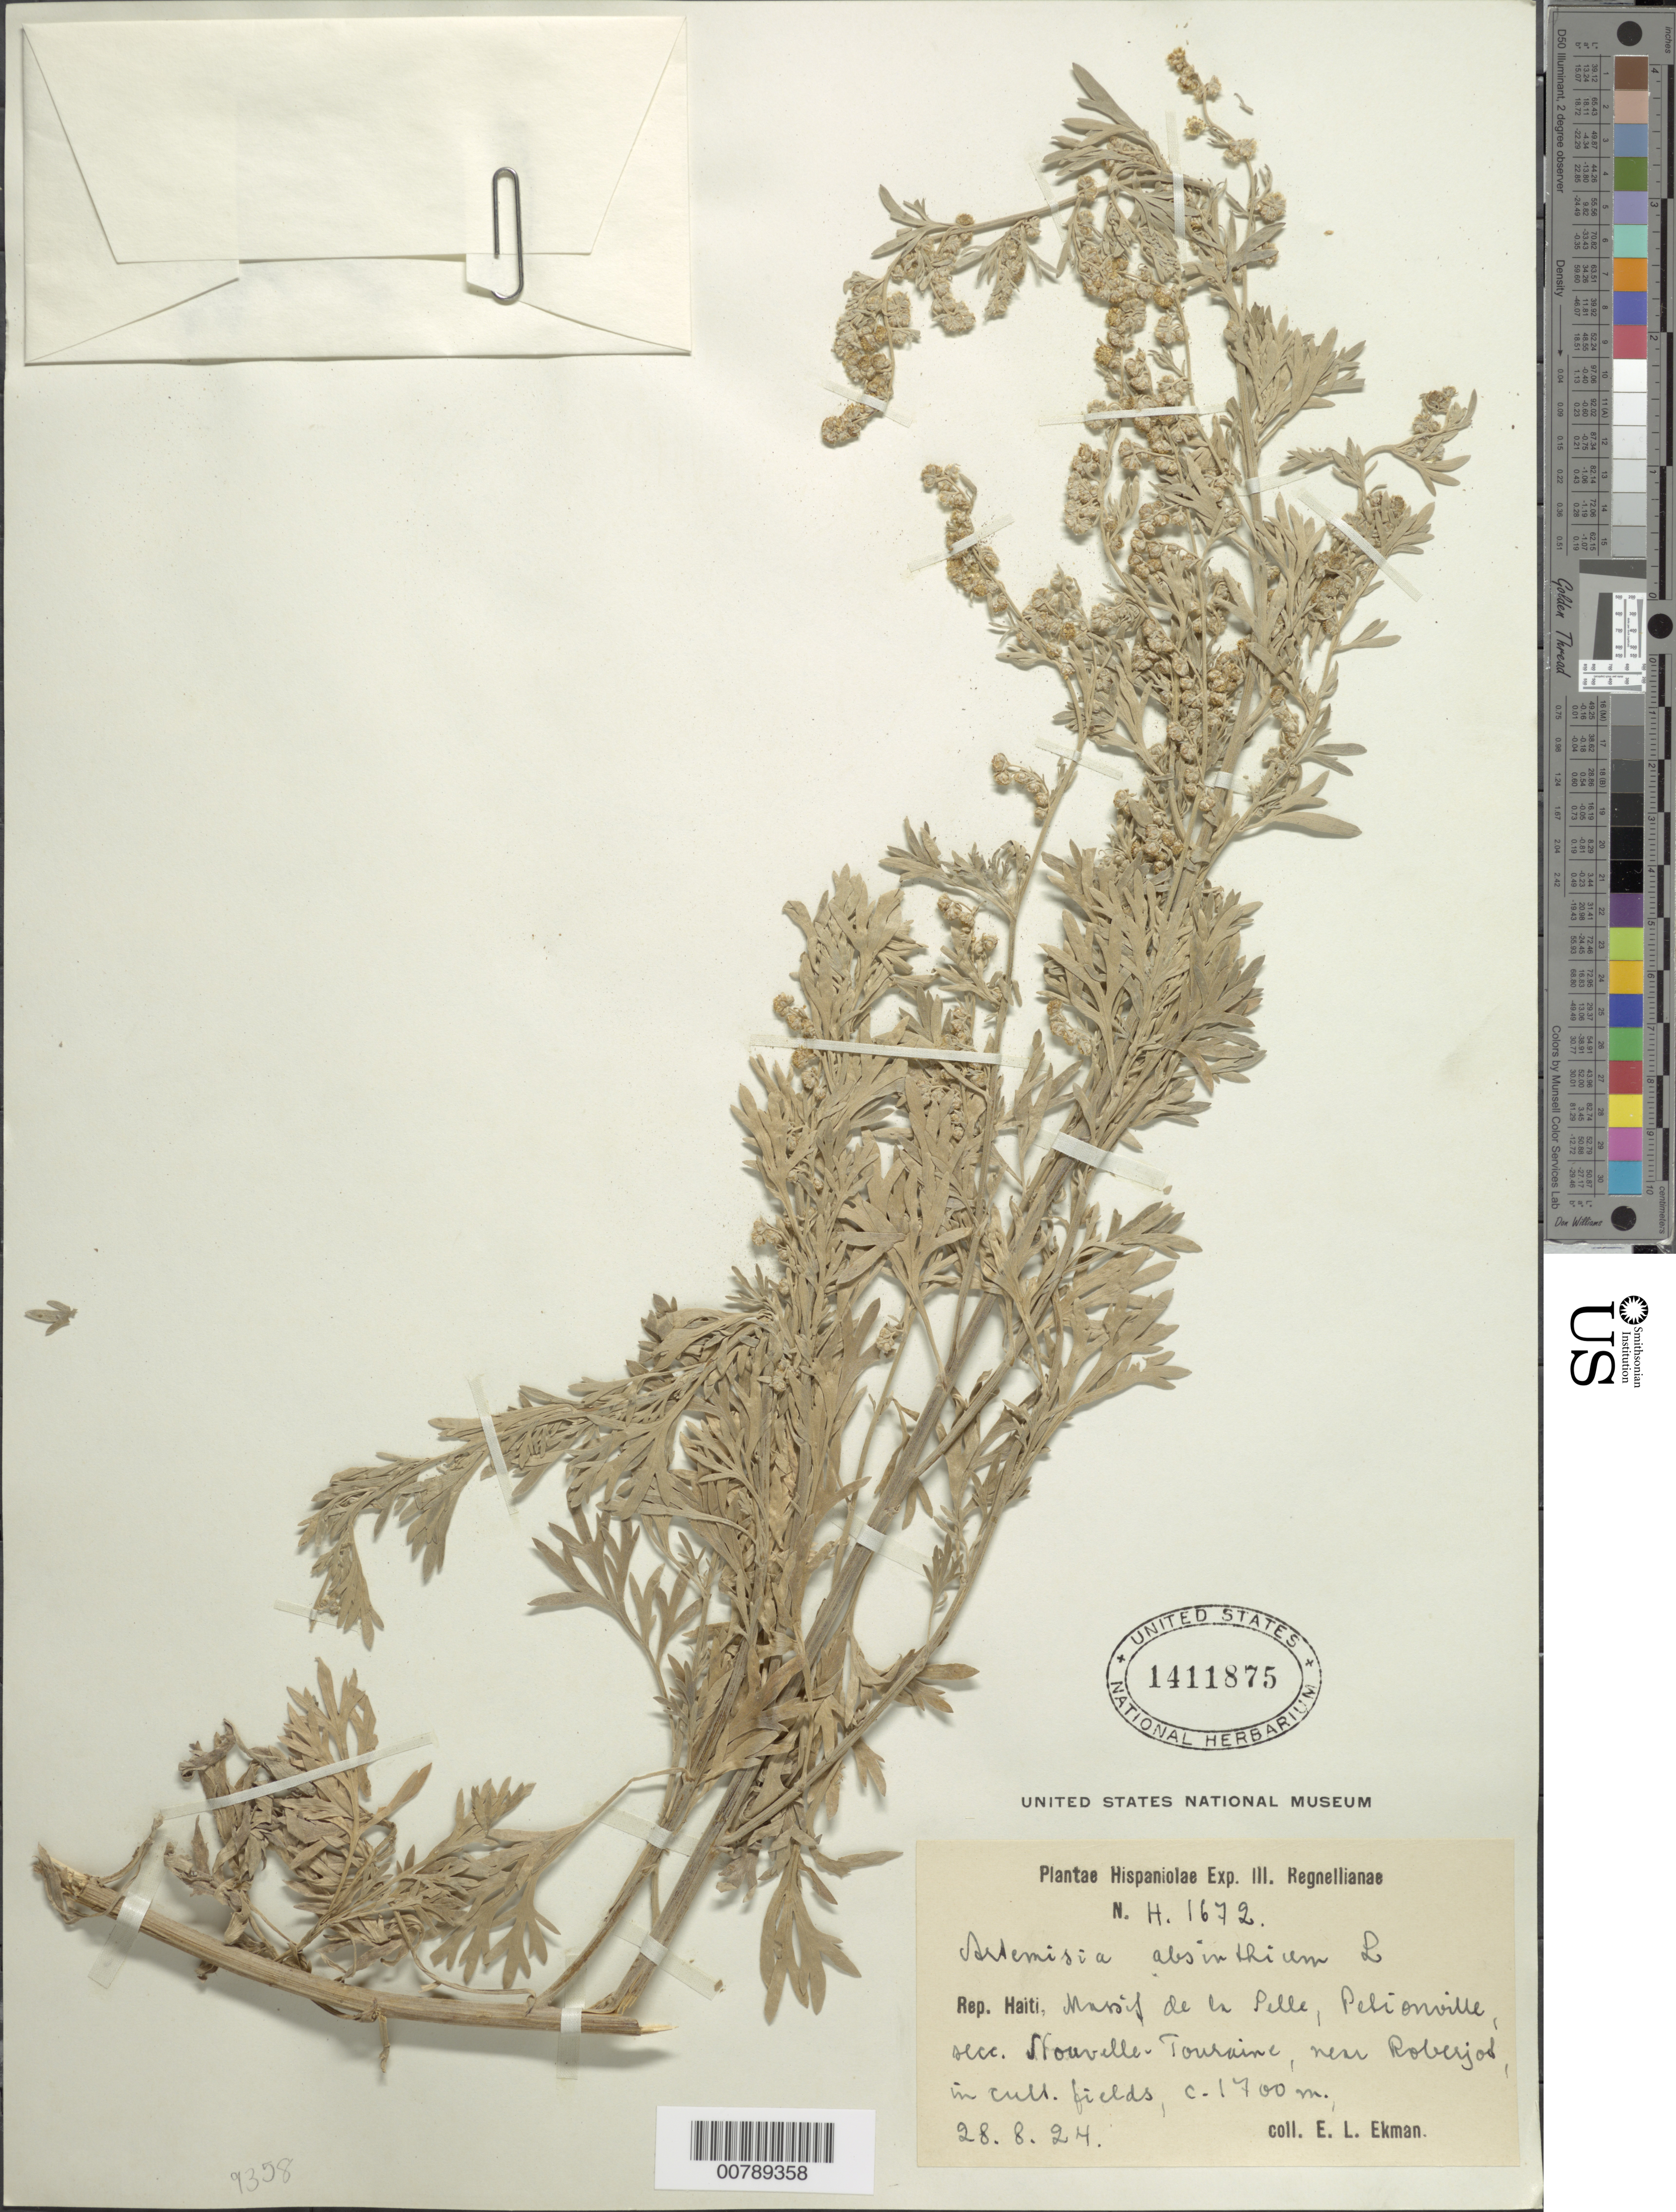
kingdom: Plantae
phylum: Tracheophyta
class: Magnoliopsida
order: Asterales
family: Asteraceae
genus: Artemisia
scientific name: Artemisia absinthium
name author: L.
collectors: E. L. Ekman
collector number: H 1672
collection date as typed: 28 Aug 1924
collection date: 1924-08-28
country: Haiti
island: Hispaniola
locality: Massif de la Selle, Petionville, secc. Nouvelle-Touraine, near Roberjod, in cultivated fields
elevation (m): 1700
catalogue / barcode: US 1411875